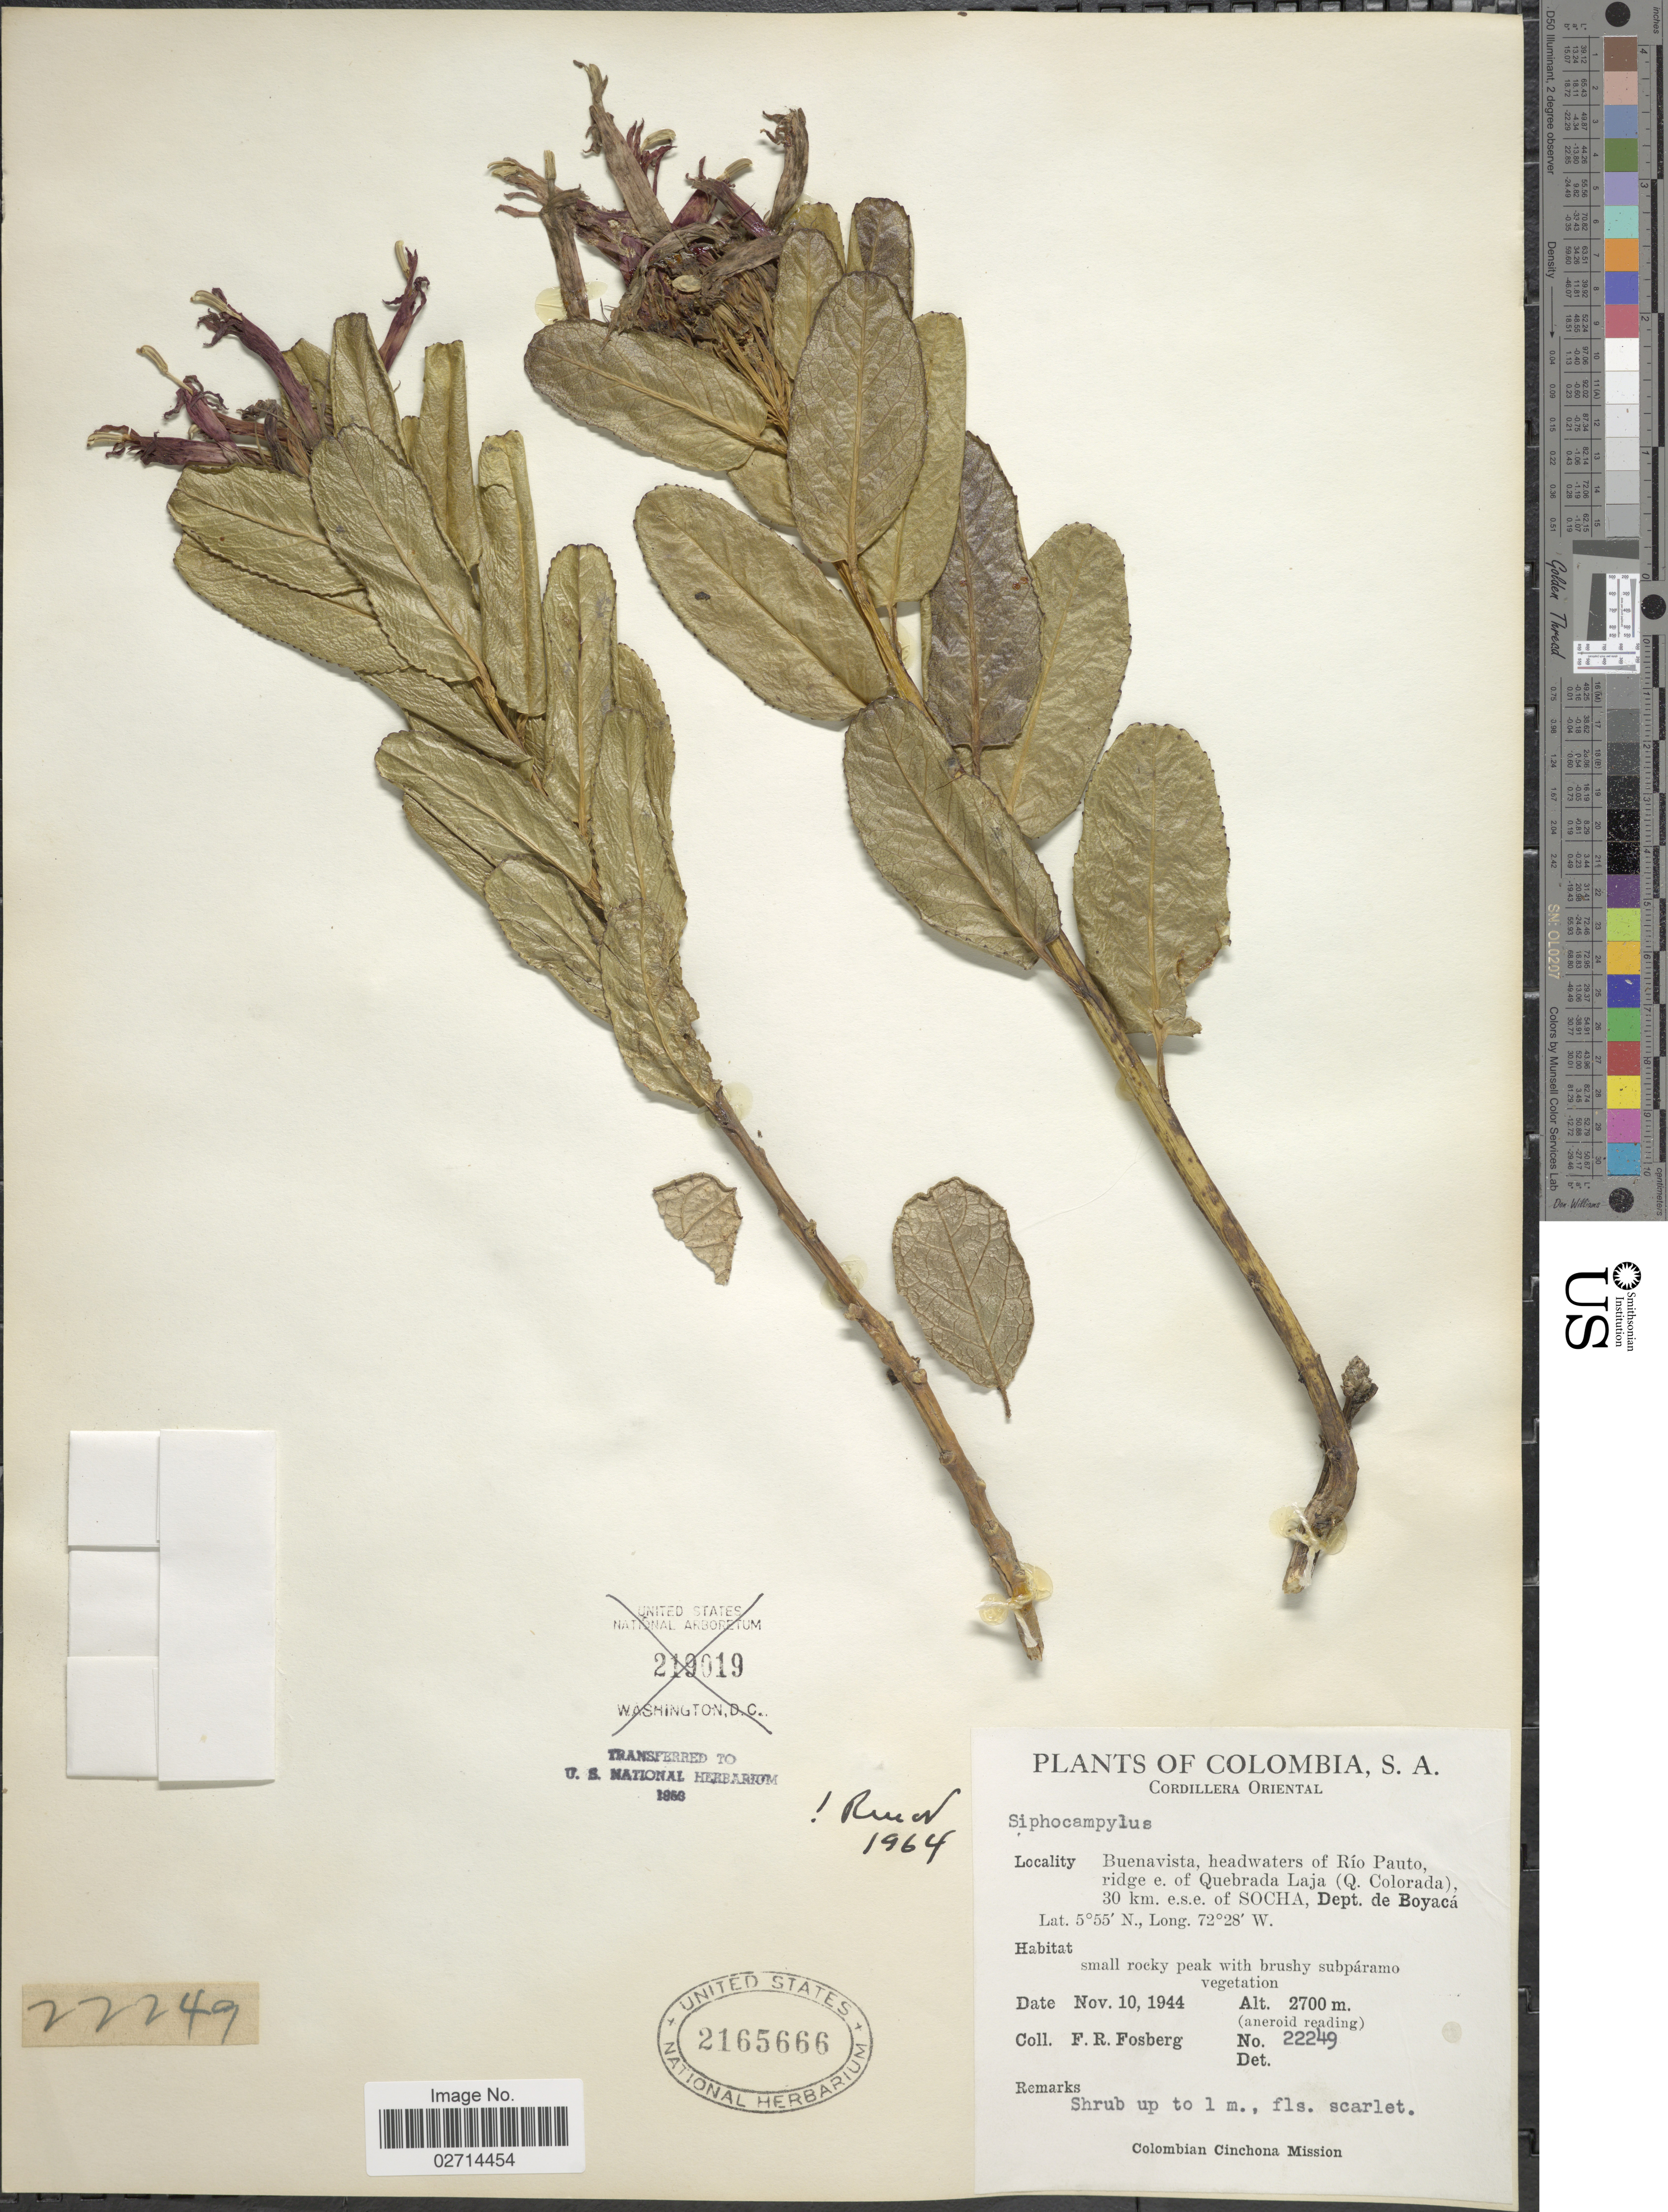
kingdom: Plantae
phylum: Tracheophyta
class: Magnoliopsida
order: Asterales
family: Campanulaceae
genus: Siphocampylus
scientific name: Siphocampylus sp.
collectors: F. R. Fosberg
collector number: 22249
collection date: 1944-11-10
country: Colombia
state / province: Boyacá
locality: Cordillera Oriental, Buenavista, headwaters of Rio Pauto, ridge e. of Quebrada Laja 9Q. Colorada), 30 km. e.s.e. of Socha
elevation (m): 2700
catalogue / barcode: US 2165666